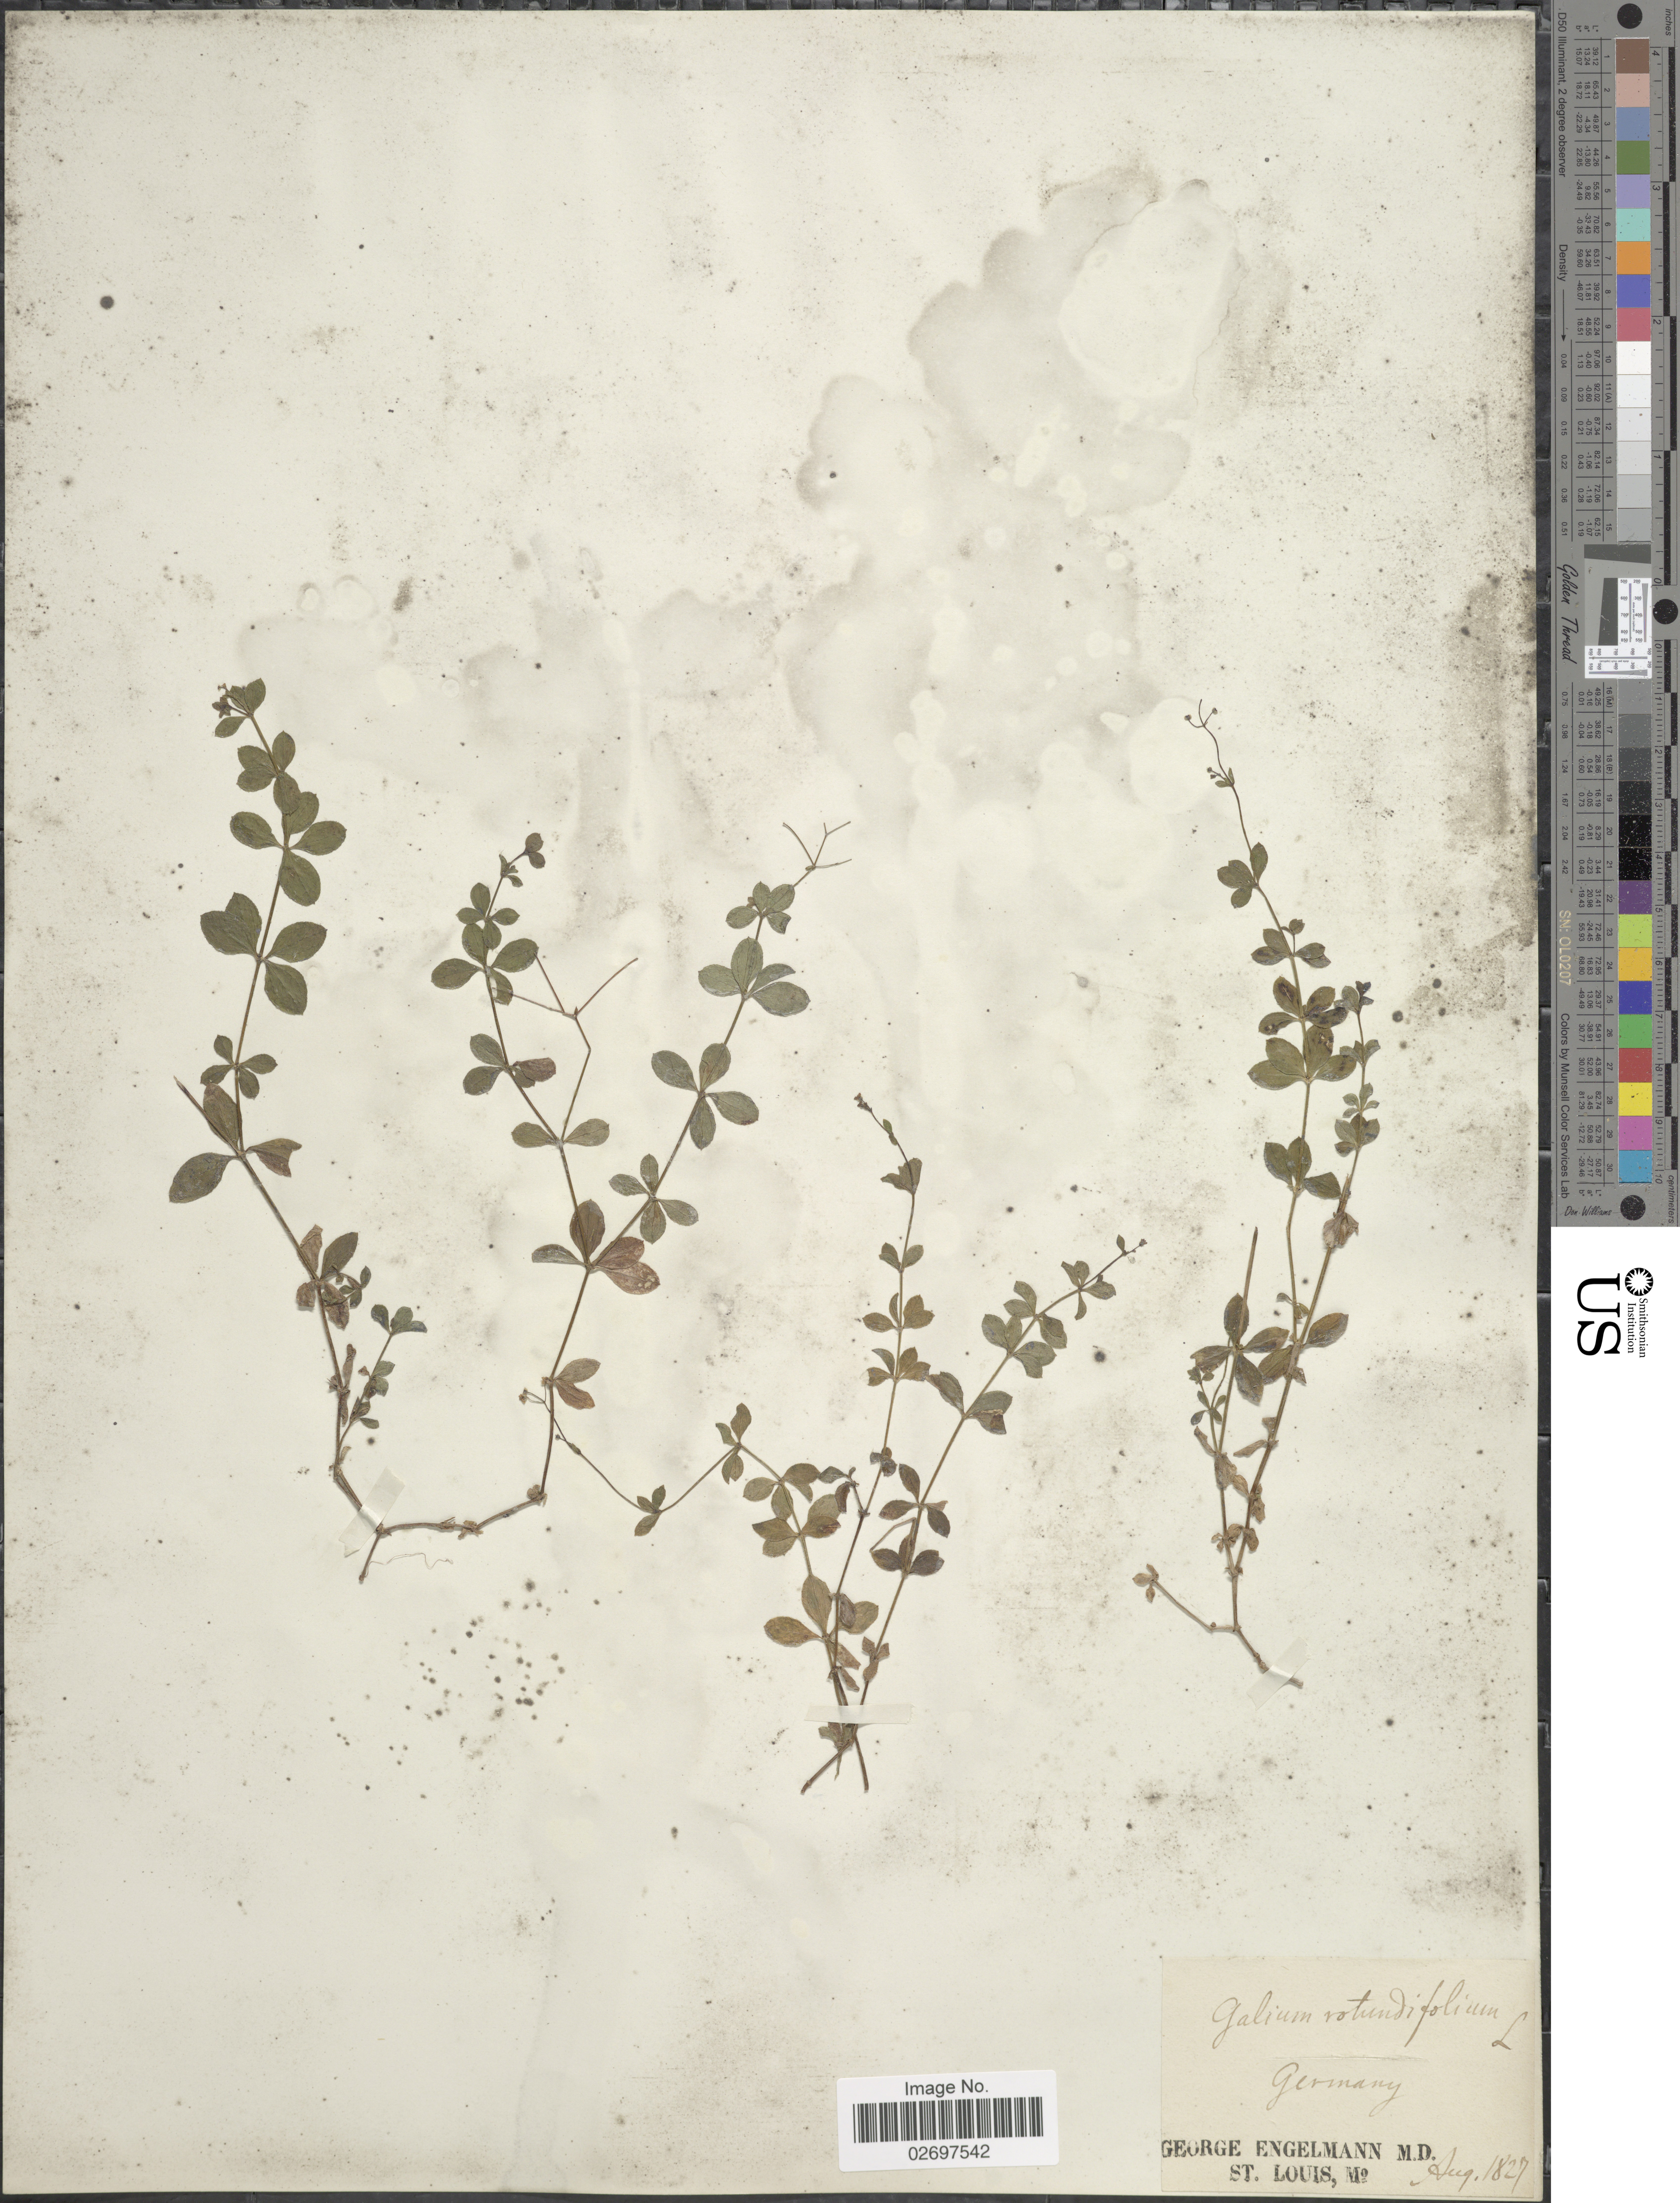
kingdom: Plantae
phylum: Tracheophyta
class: Magnoliopsida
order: Gentianales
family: Rubiaceae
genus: Galium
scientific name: Galium rotundifolium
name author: L.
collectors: G. Engelmann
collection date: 1827-08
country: Germany